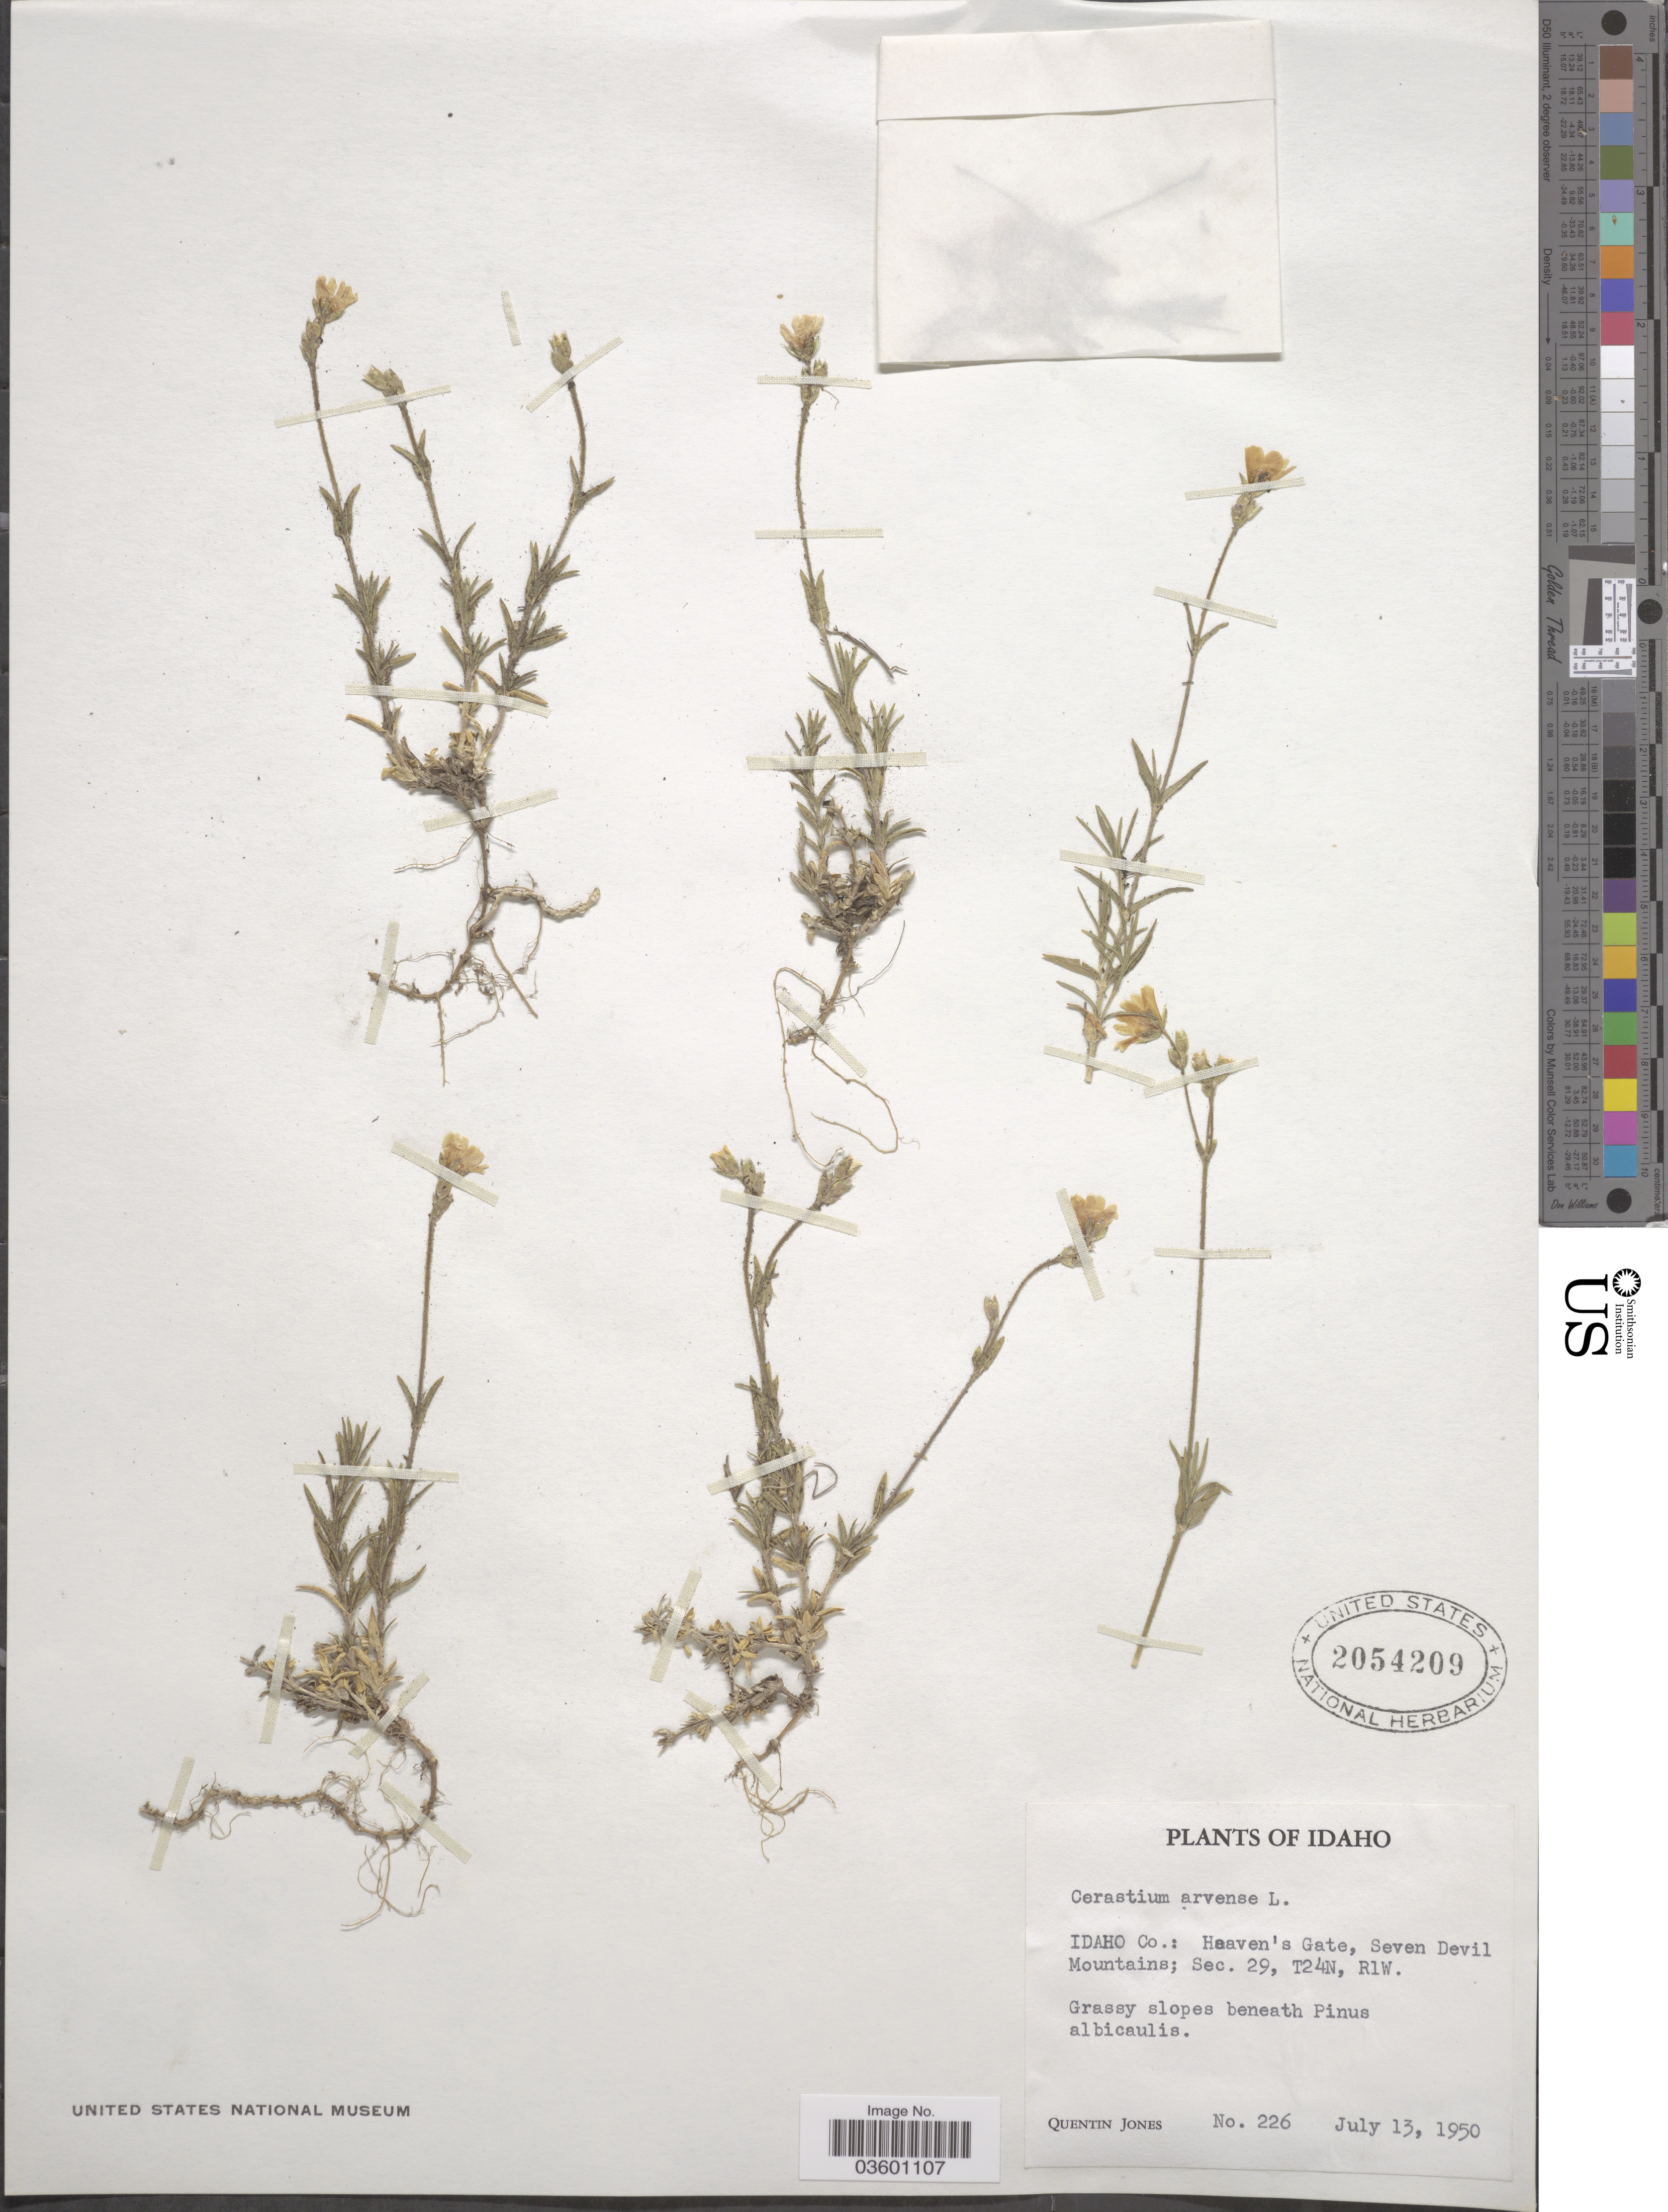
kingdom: Plantae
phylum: Tracheophyta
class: Magnoliopsida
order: Caryophyllales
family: Caryophyllaceae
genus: Cerastium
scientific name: Cerastium arvense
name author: L.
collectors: Q. Jones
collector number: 226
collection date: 1950-07-13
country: United States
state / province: Idaho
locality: Idaho Co.: Heaven's Gate, Seven Devil Mountains; Sec. 29, T24N, R1W.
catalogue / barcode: US 2054209